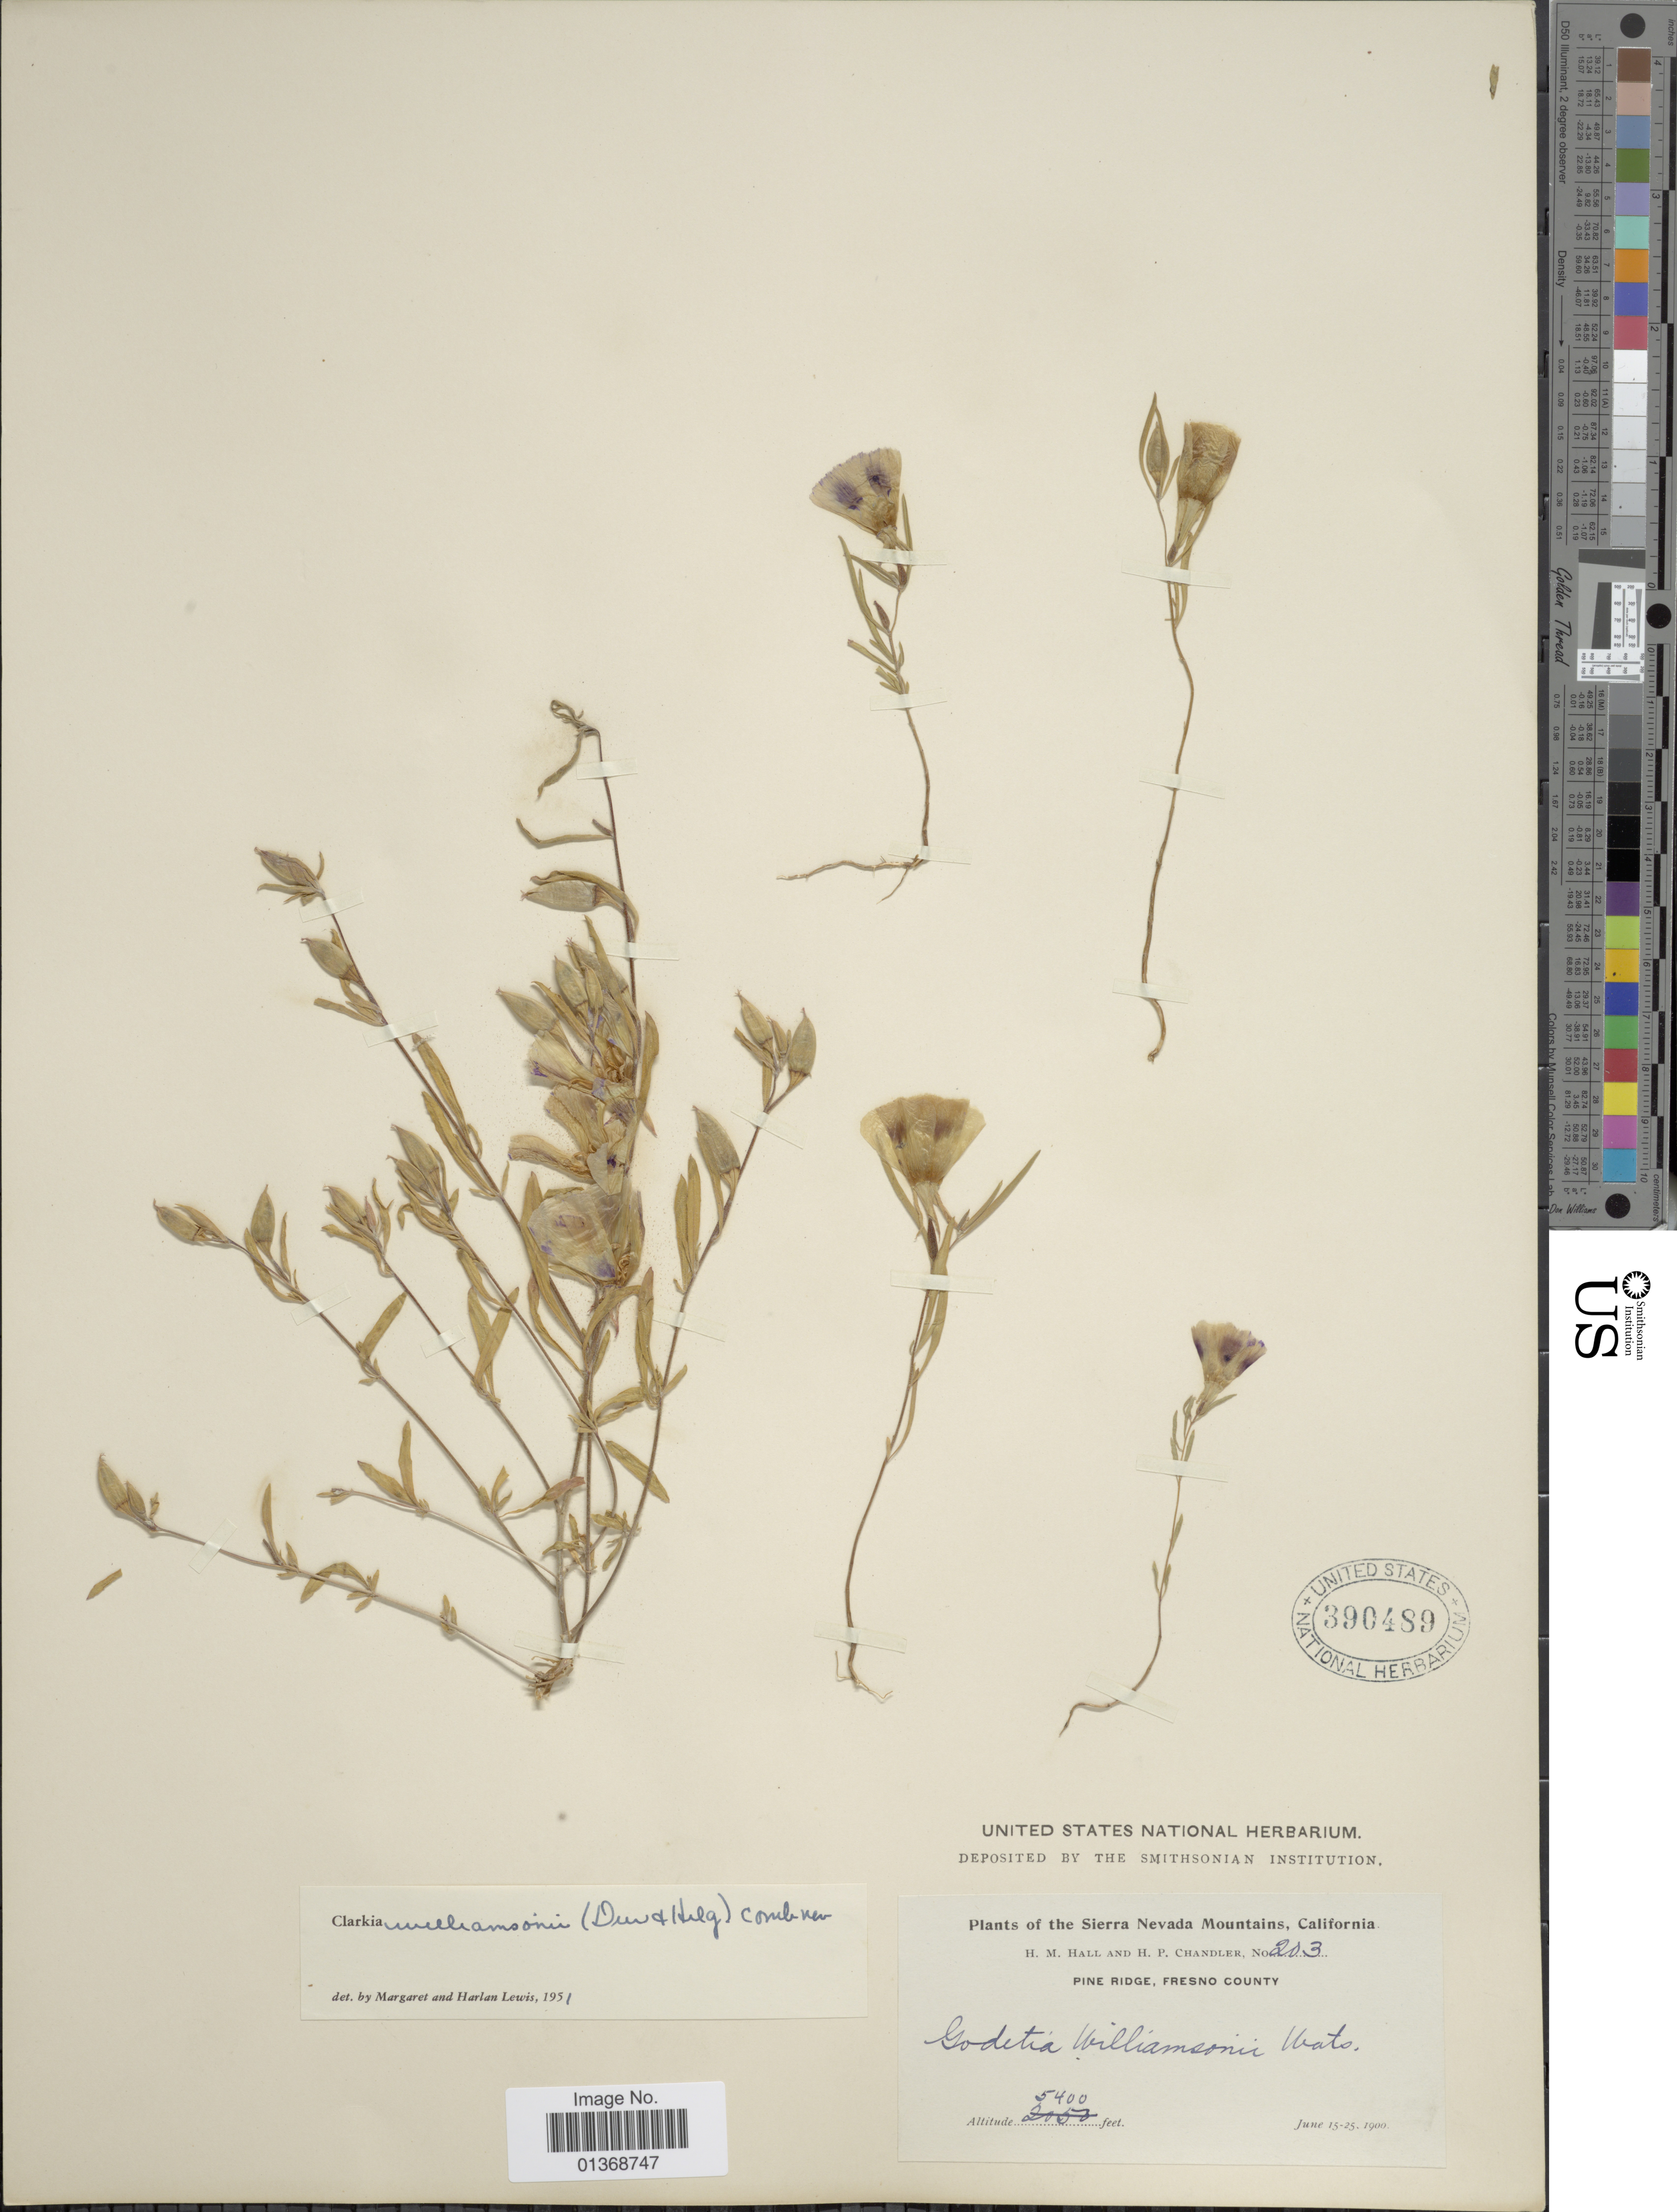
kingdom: Plantae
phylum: Tracheophyta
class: Magnoliopsida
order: Myrtales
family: Onagraceae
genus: Clarkia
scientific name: Clarkia williamsonii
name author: (Durand & Hilg.) F. H. Lewis & M.E. Lewis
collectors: H. M. Hall & H. Chandler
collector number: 203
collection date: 1900-06-15/1900-06-25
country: United States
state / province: California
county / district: Fresno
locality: Sierra Nevada, Pine Ridge, Fresno County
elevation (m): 1646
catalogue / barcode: US 390489